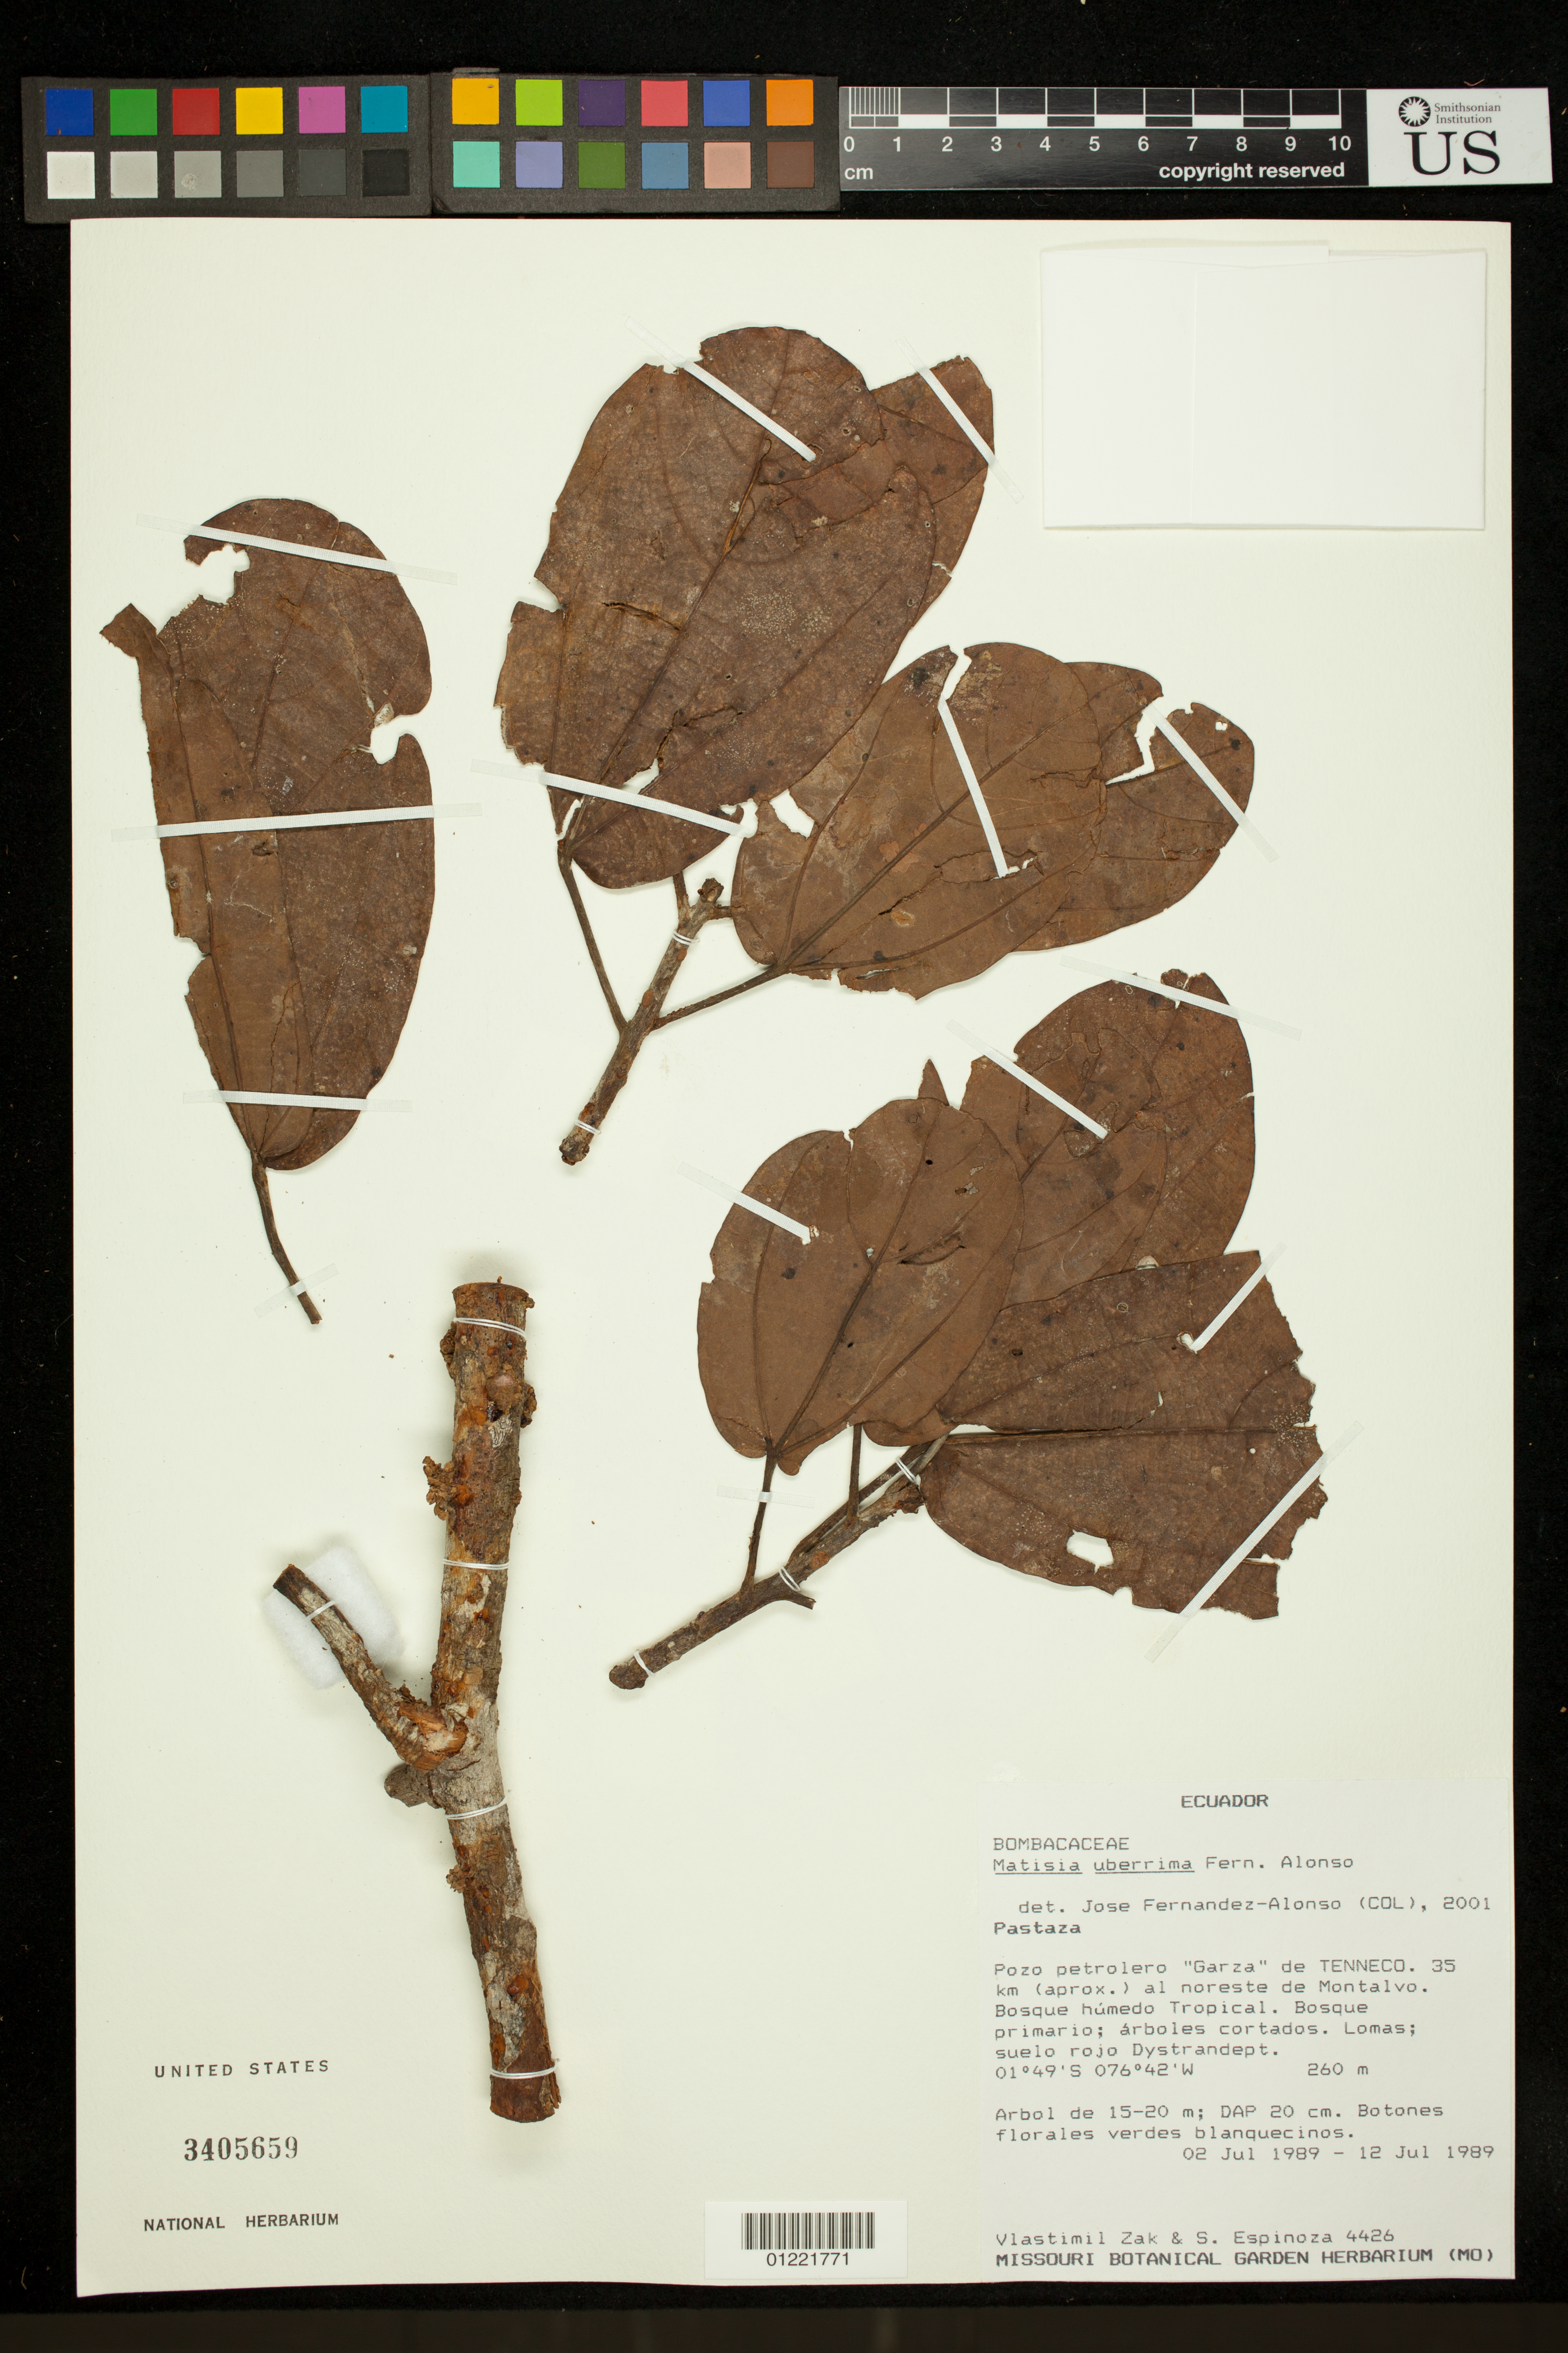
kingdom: Plantae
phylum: Tracheophyta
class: Magnoliopsida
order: Malvales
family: Malvaceae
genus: Matisia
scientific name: Matisia uberrima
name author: Fern. Alonso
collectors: V. Zak & S. Espinoza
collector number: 4426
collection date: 1989-07-02/1989-07-12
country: Ecuador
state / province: Pastaza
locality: Pozo petrolero "Garza" de Tenneco. 35 km (aprox.) al noreste de Montalvo.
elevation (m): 260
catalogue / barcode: US 3405659